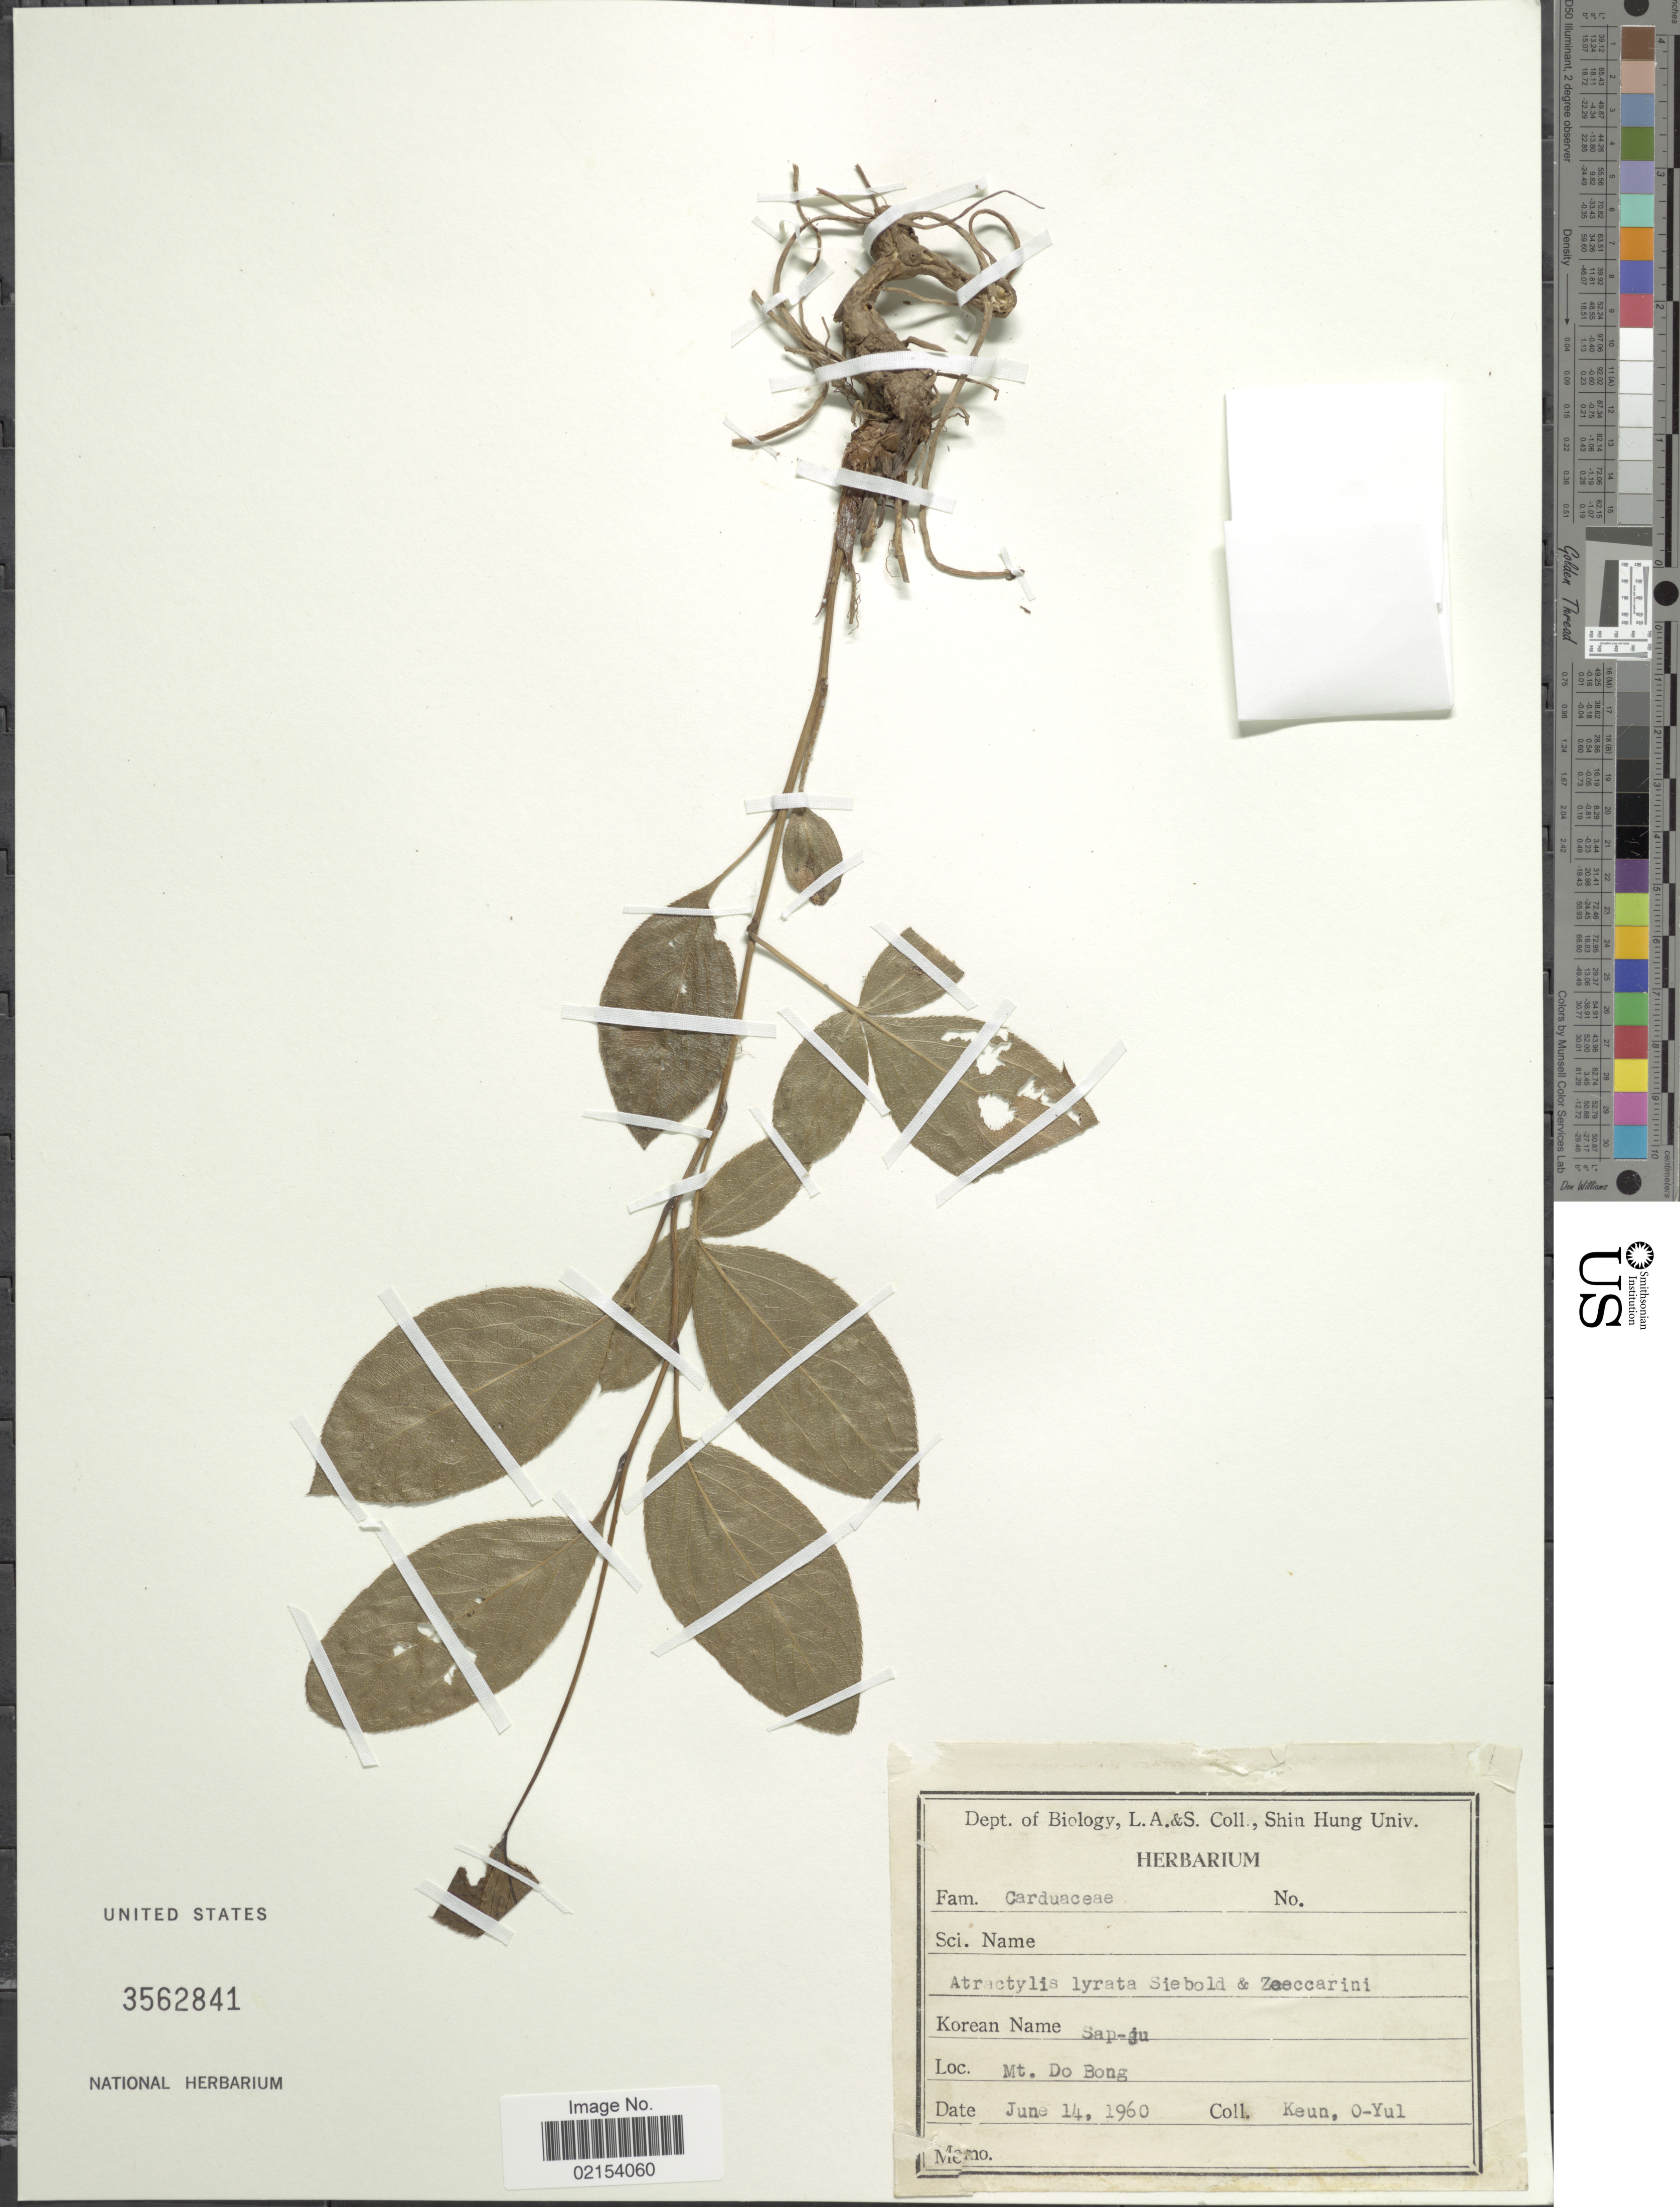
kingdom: Plantae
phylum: Tracheophyta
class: Magnoliopsida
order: Asterales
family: Asteraceae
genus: Atractylodes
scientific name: Atractylodes lancea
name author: (Thunb.) DC.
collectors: O. Keun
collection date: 1960-06-14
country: South Korea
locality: Mt. Do Bong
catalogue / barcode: US 3562841